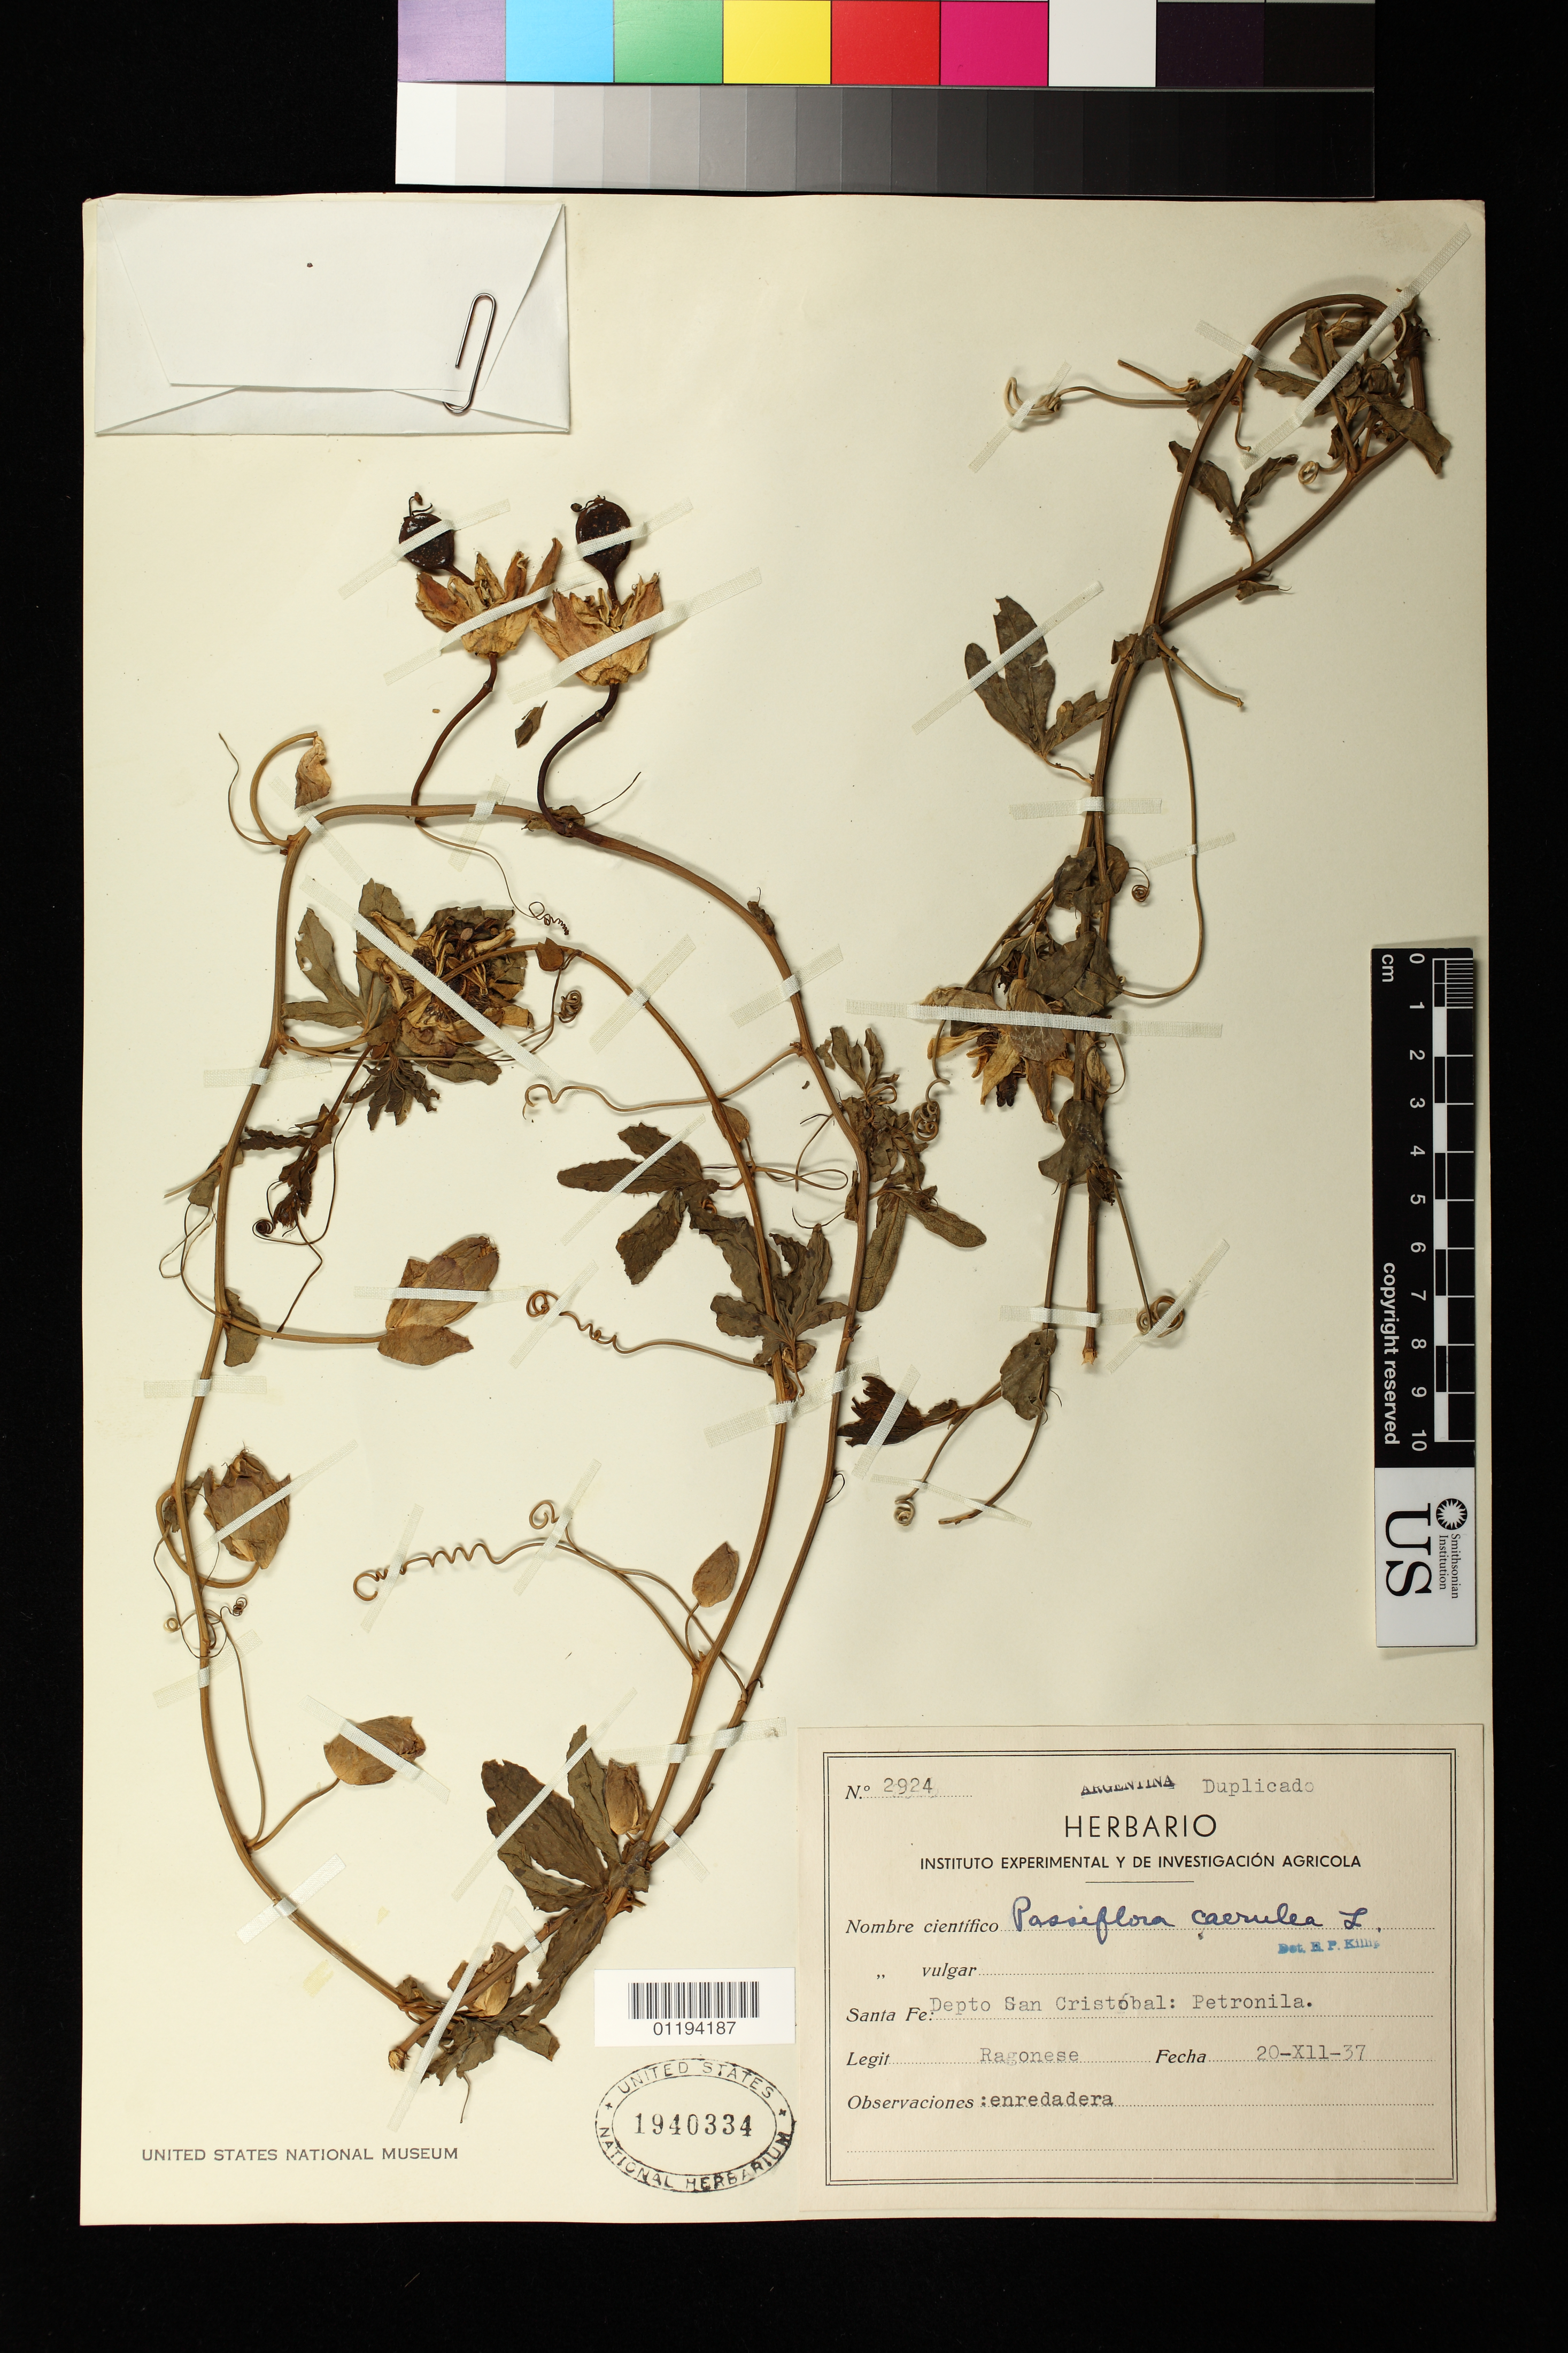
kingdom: Plantae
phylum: Tracheophyta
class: Magnoliopsida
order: Malpighiales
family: Passifloraceae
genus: Passiflora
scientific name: Passiflora caerulea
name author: L.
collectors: Ragonese, --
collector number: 2924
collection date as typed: Dec 20 1937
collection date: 1937-12-20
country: Argentina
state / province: Santa Fe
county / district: San Cristóbal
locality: Petronila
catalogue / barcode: US 1940334